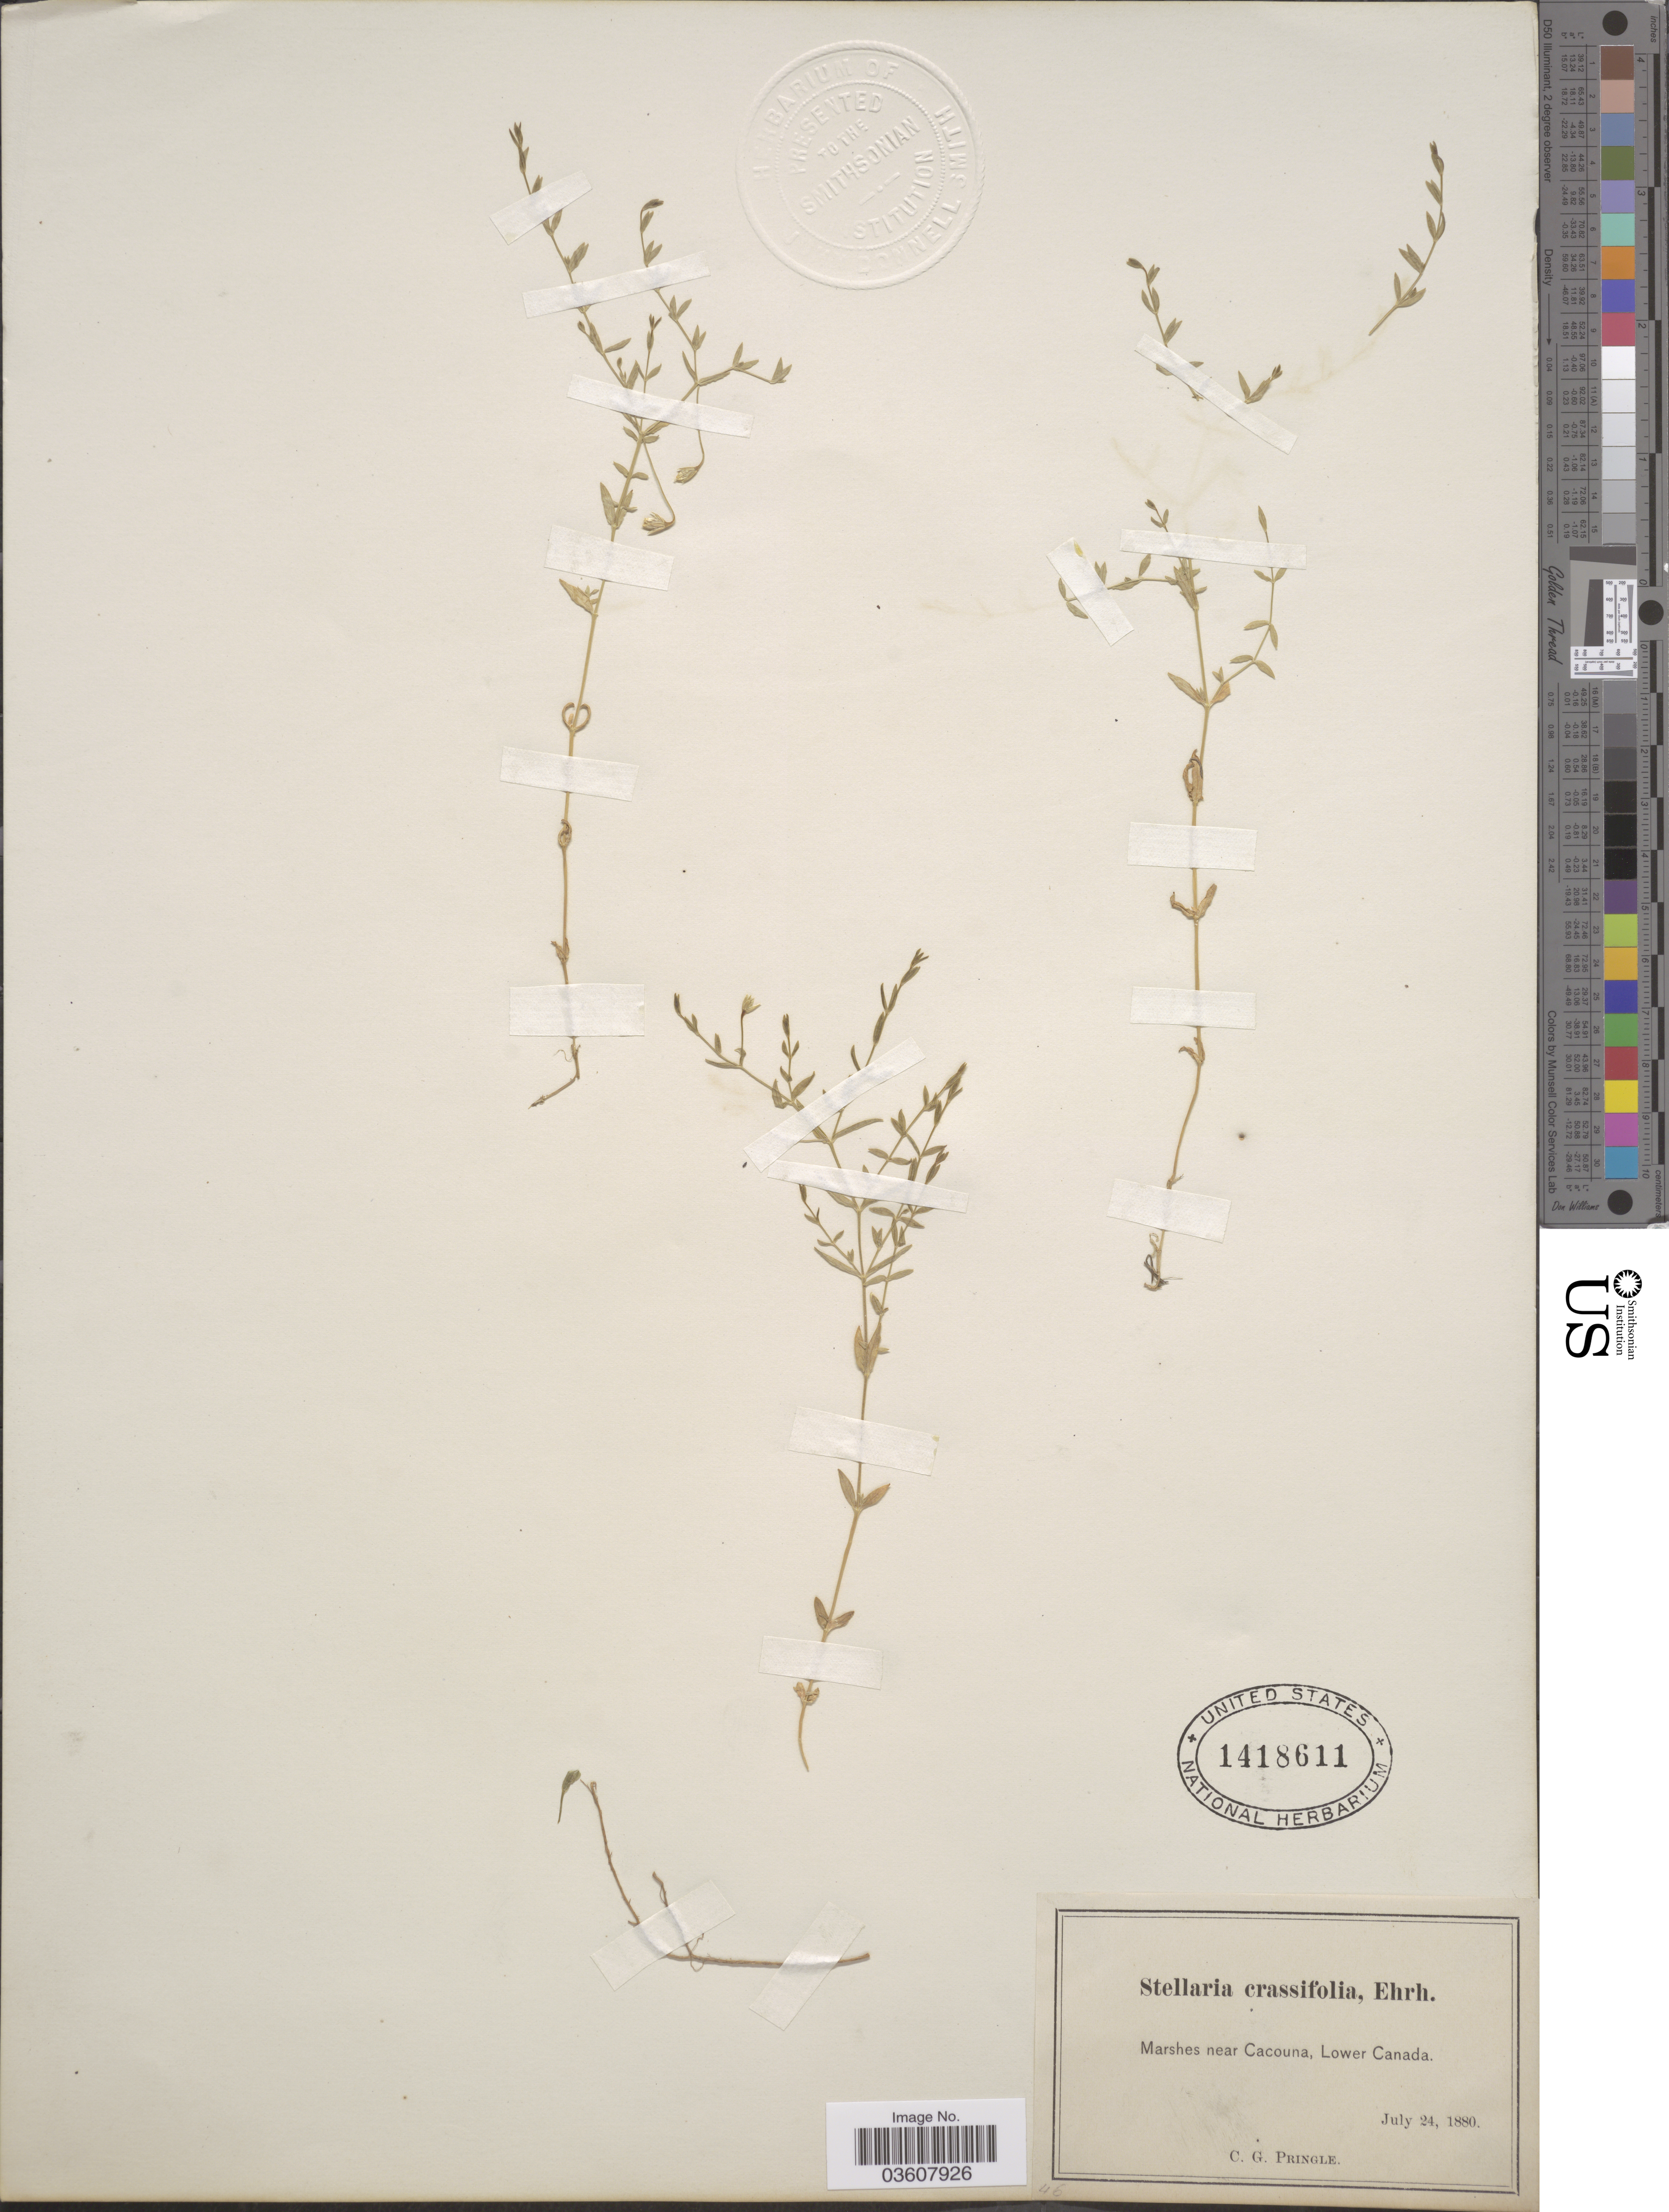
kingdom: Plantae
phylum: Tracheophyta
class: Magnoliopsida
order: Caryophyllales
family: Caryophyllaceae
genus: Stellaria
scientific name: Stellaria crassifolia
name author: Ehrh.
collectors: C. G. Pringle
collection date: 1880-07-24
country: Canada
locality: Marshes near Cacouna, Lower Canada.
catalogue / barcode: US 1418611